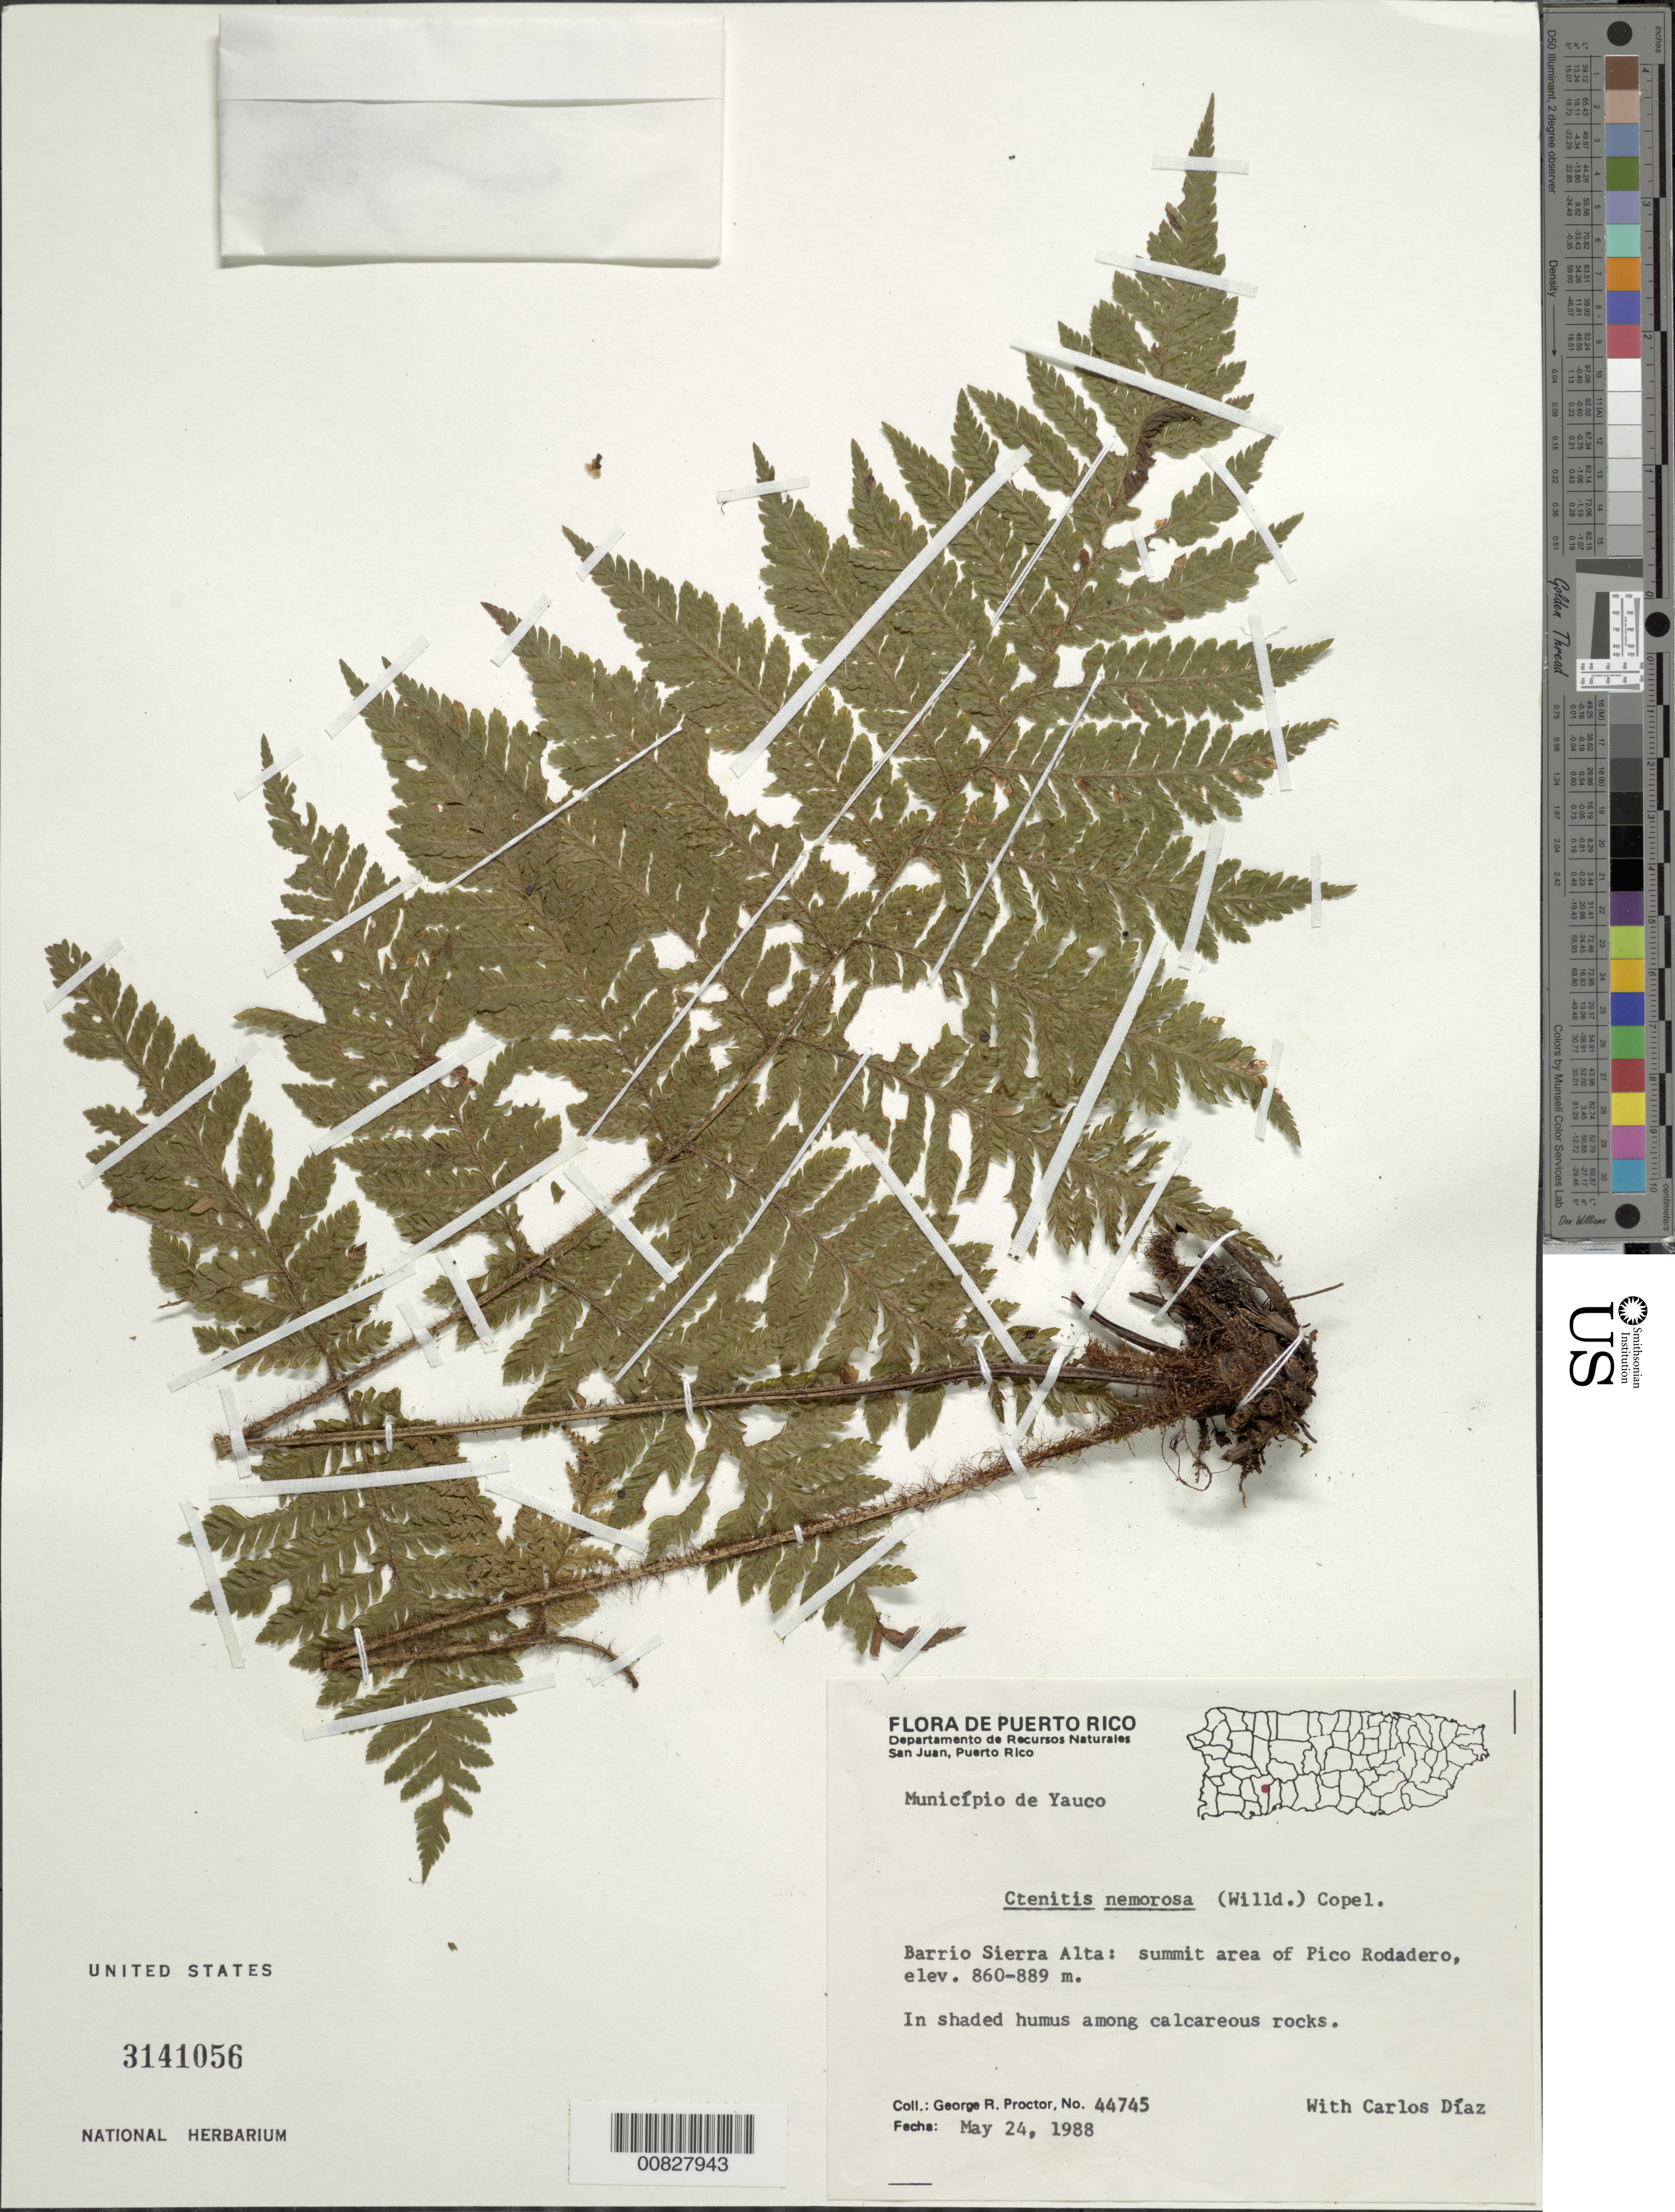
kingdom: Plantae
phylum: Tracheophyta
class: Polypodiopsida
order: Polypodiales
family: Dryopteridaceae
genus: Ctenitis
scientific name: Ctenitis nemorosa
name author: (Willd.) Ching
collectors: G. R. Proctor & C. Díaz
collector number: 44745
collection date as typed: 24 May 1988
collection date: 1988-05-24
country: Puerto Rico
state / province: Yauco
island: Puerto Rico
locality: Mun. Yauco, Barrio Sierra Alta, summit of Pico Rodadero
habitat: Shaded humus among calcareous rocks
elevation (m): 860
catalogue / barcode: US 3141056